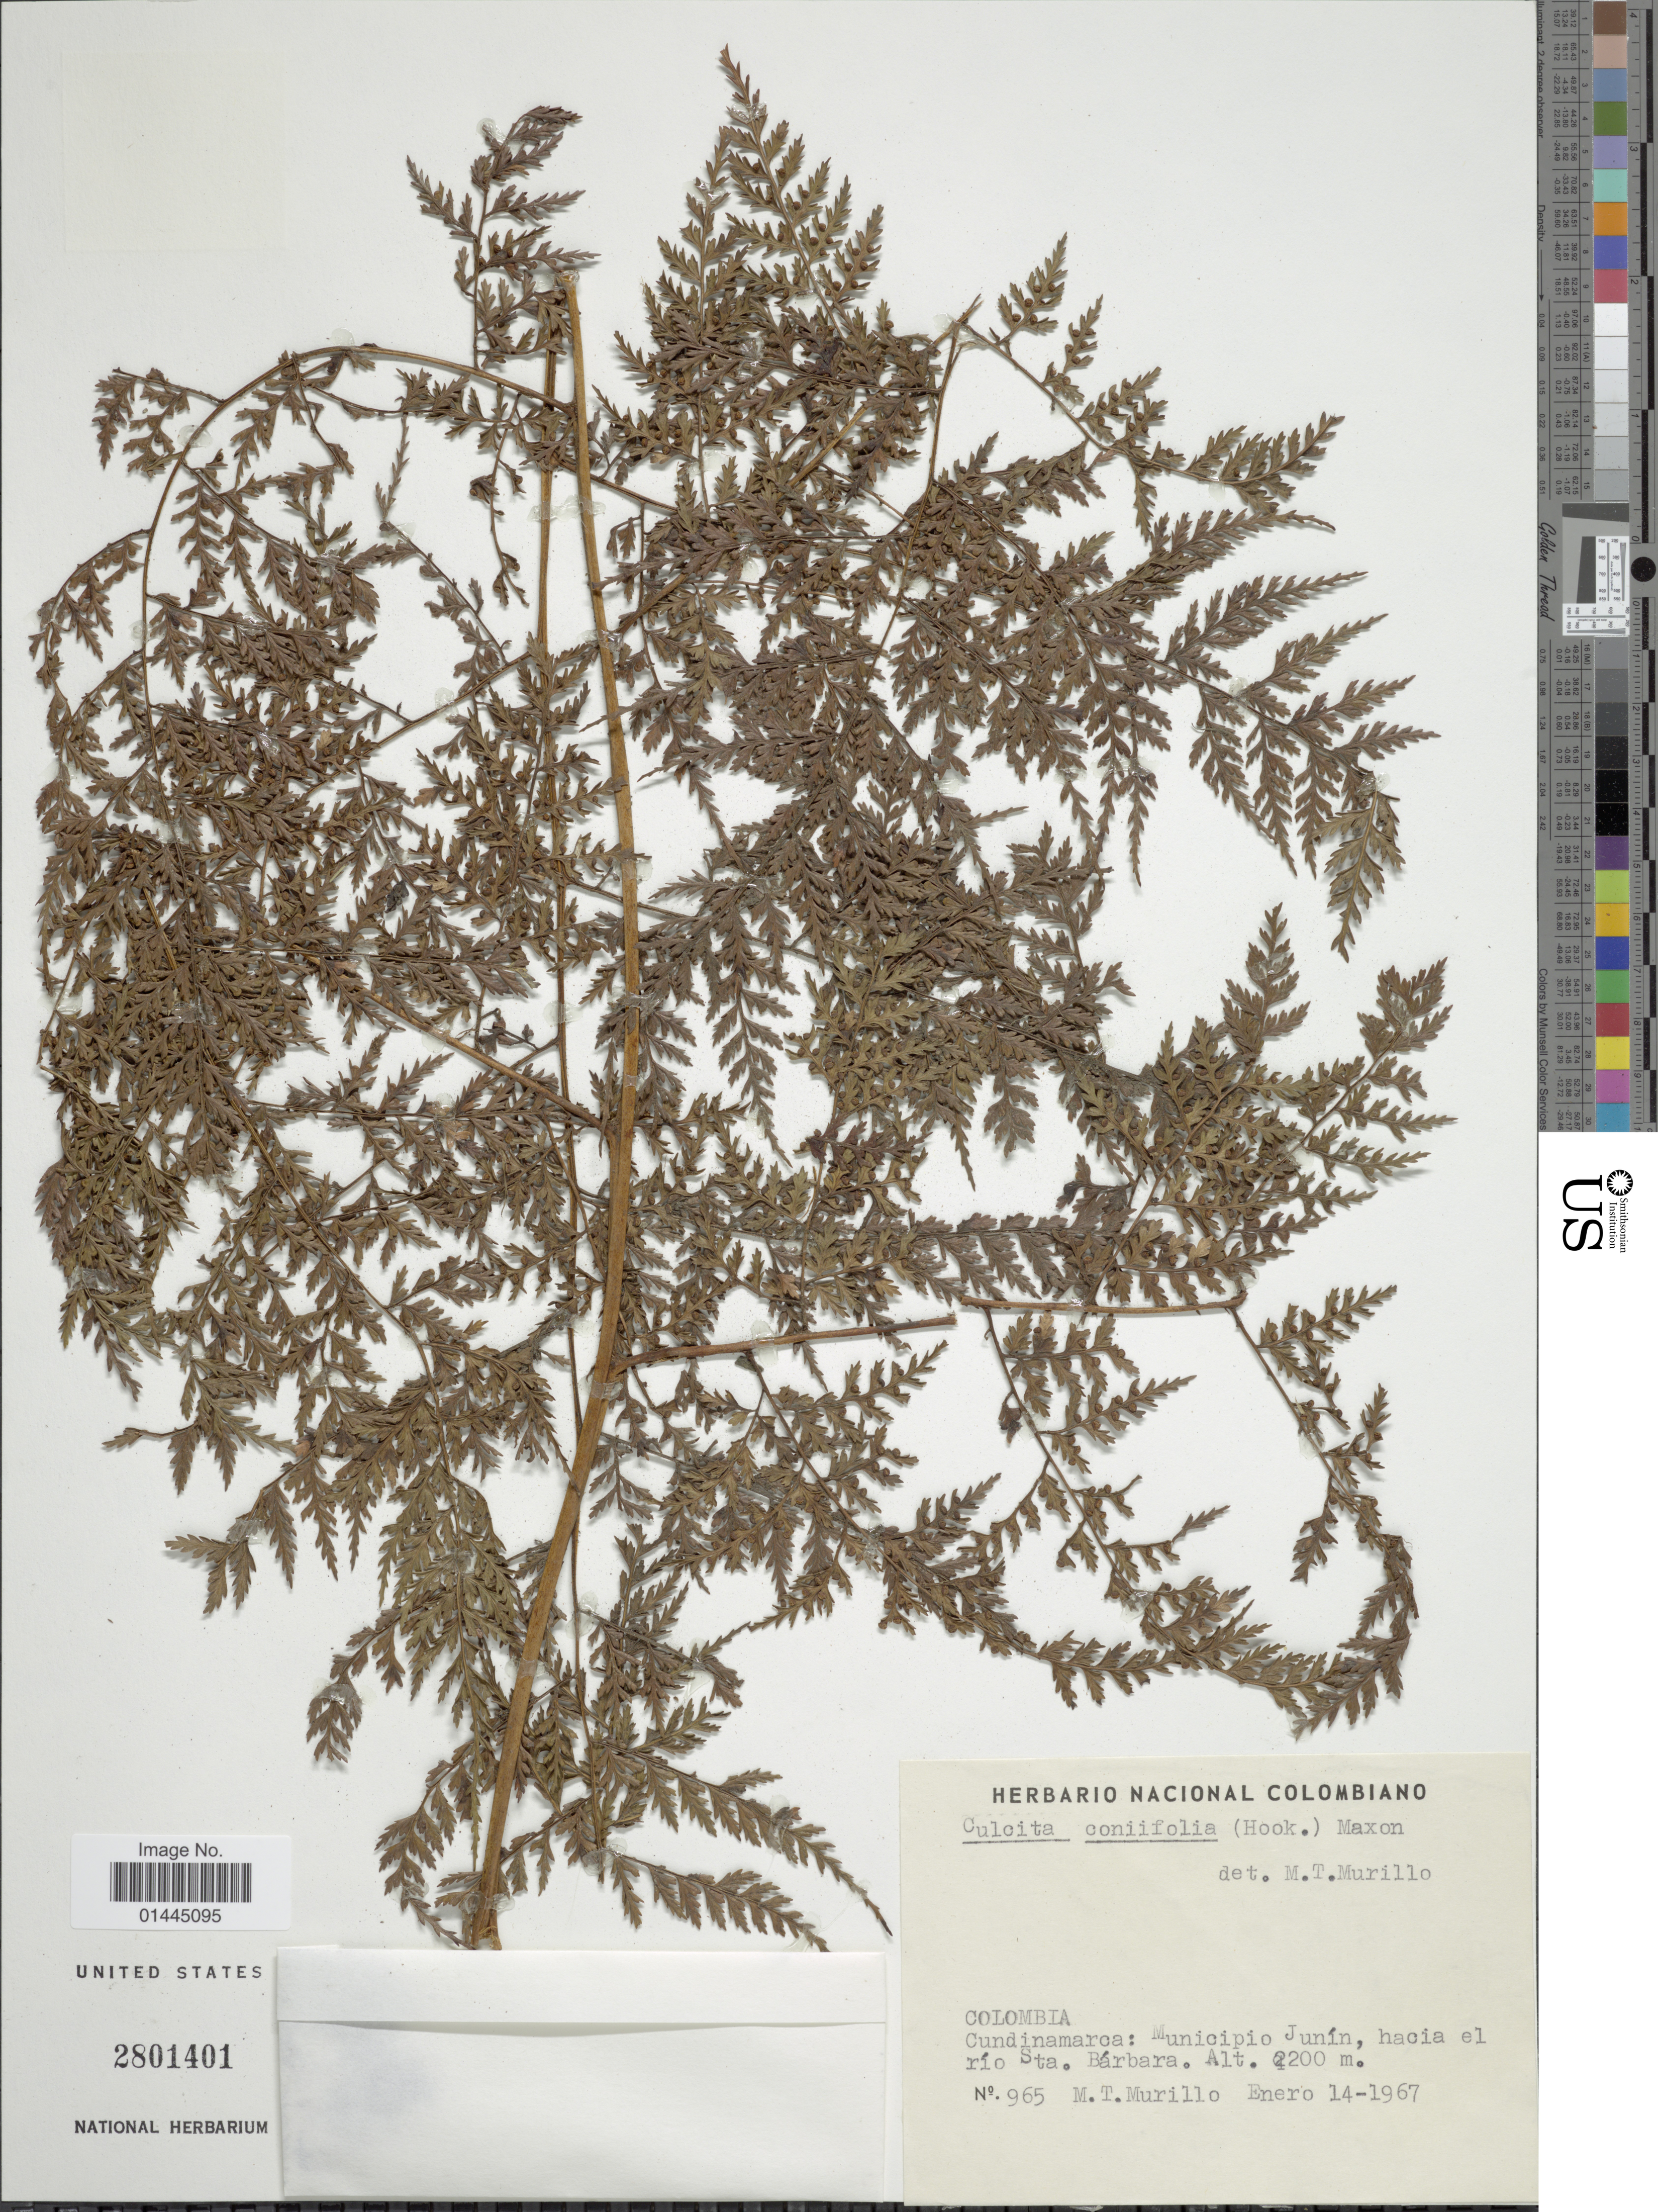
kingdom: Plantae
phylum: Tracheophyta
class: Polypodiopsida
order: Cyatheales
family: Culcitaceae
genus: Culcita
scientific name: Culcita coniifolia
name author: (Hook.) Maxon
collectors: M. Murillo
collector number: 965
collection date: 1967-01-14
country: Colombia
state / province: Cundinamarca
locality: Municipio Junin, hacia el rio Sta. Barbara.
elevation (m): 2200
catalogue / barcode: US 2801401